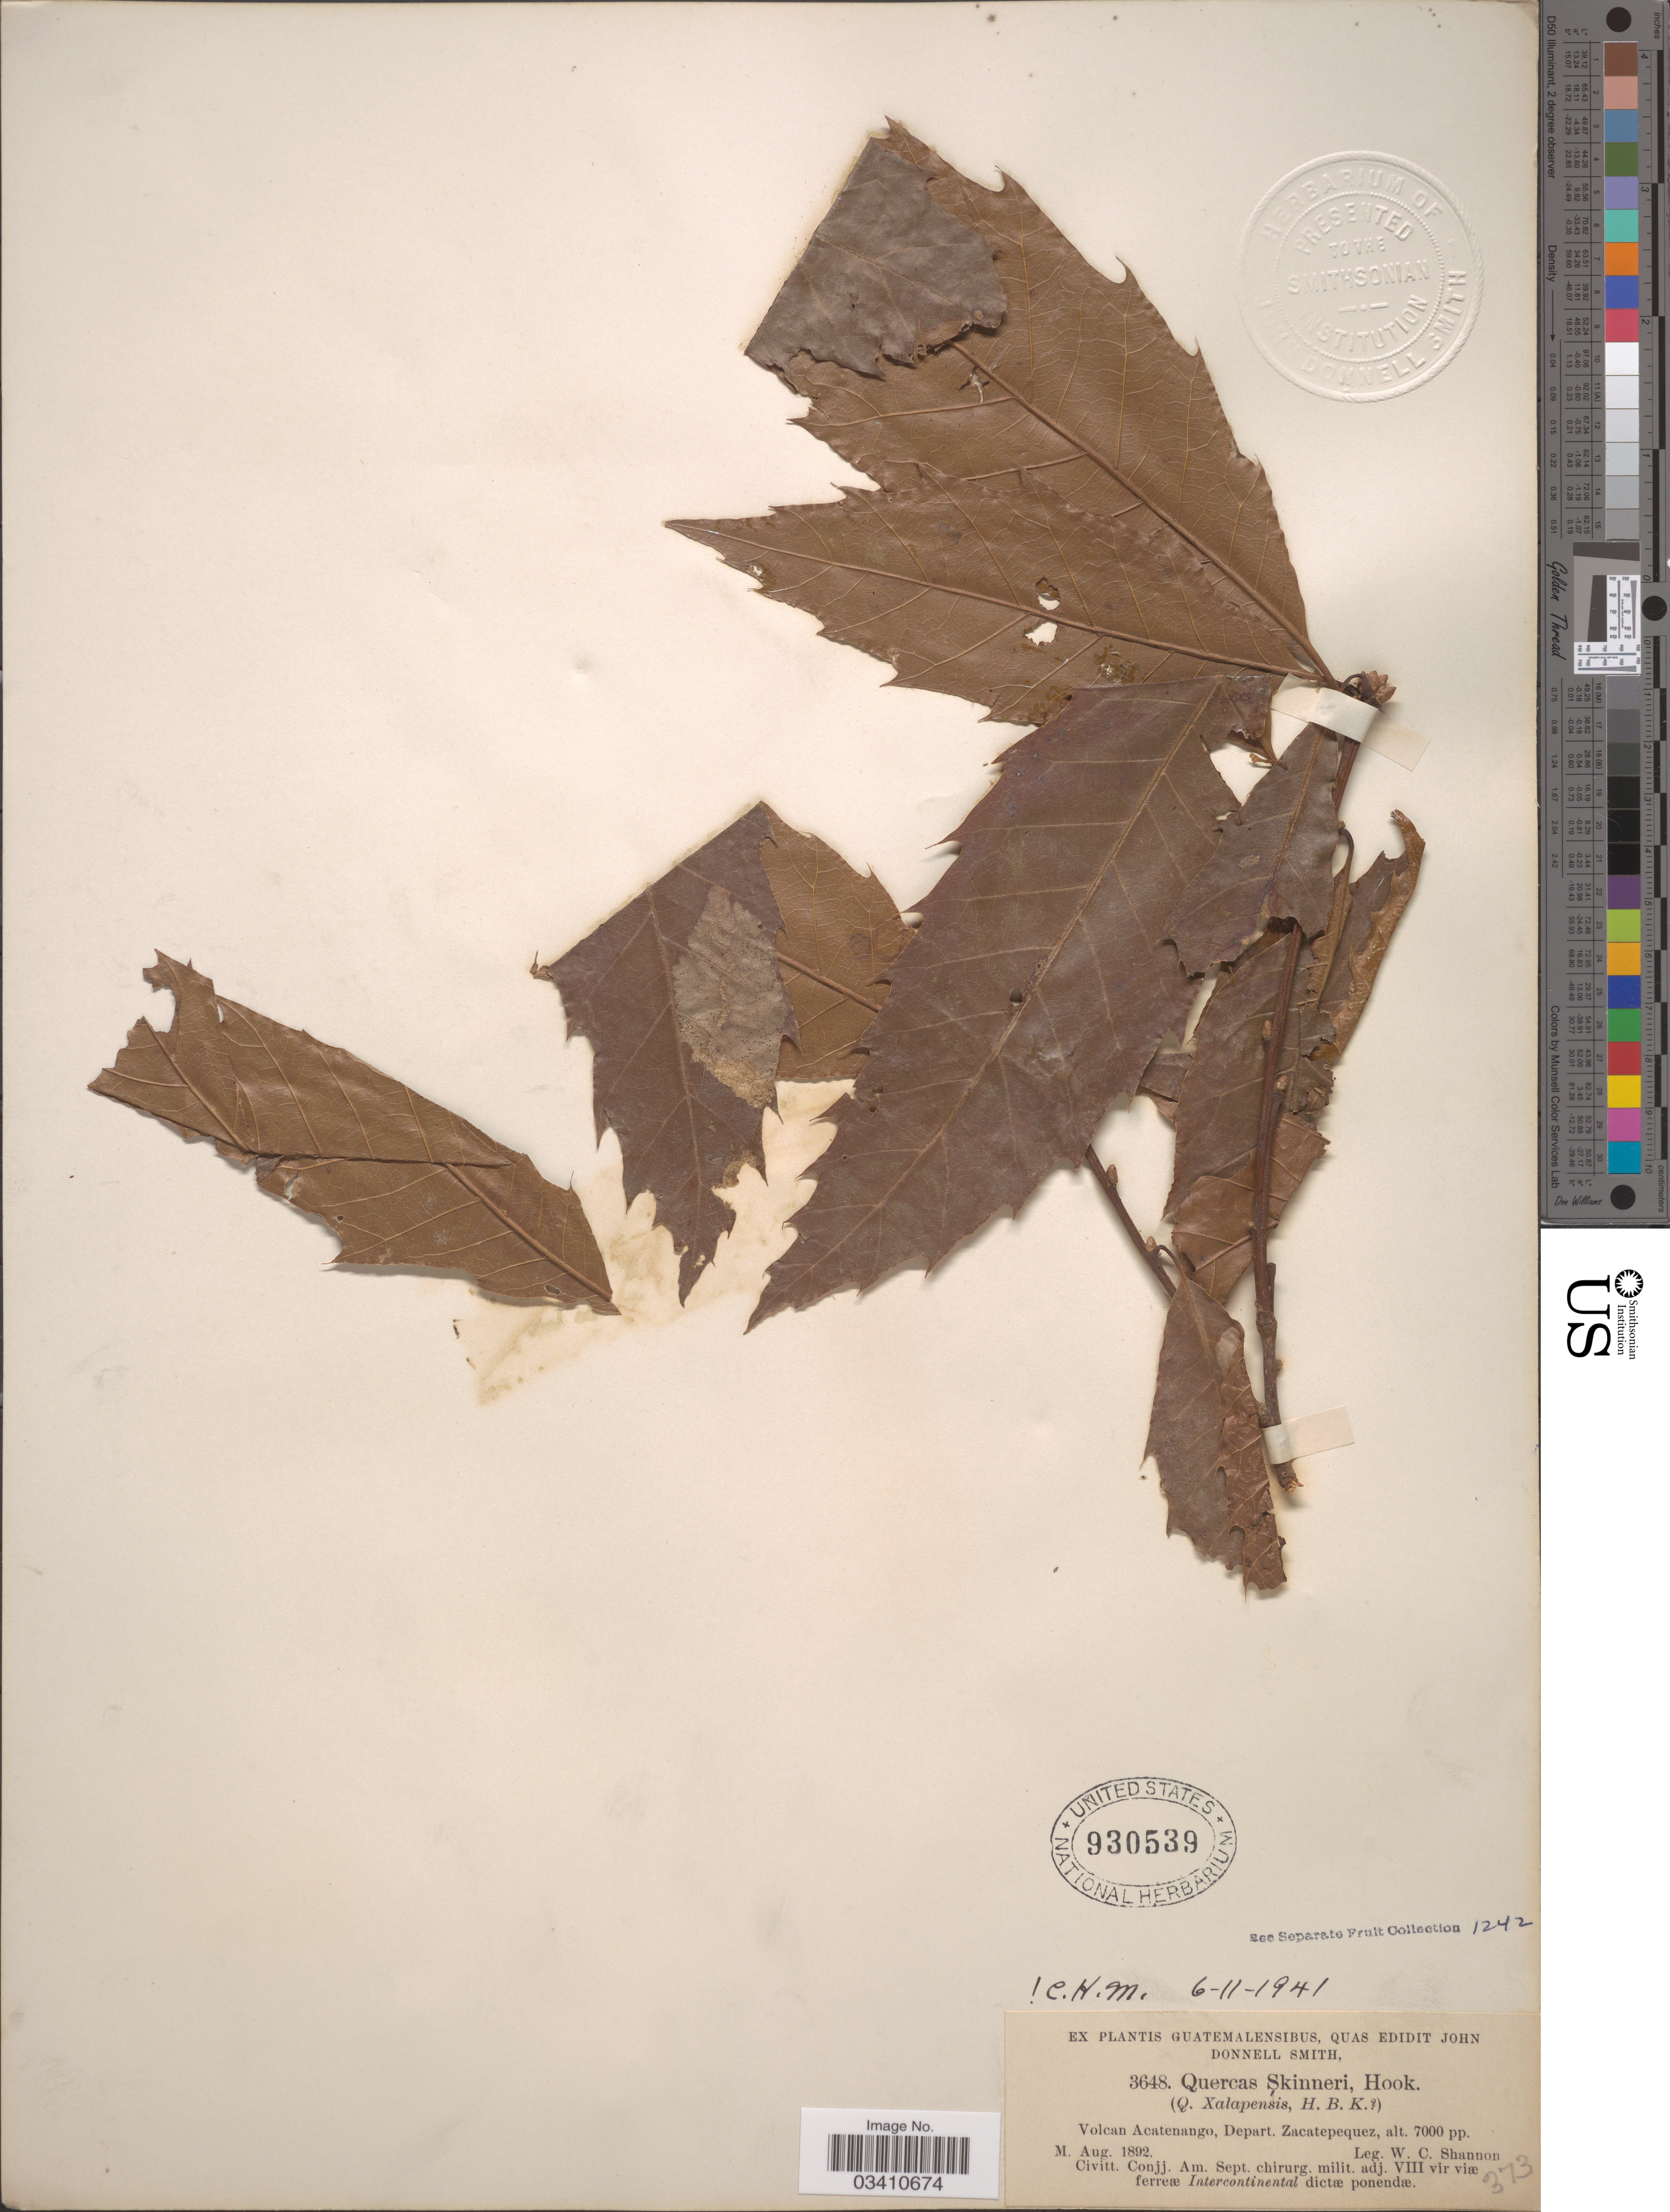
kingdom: Plantae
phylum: Tracheophyta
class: Magnoliopsida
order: Fagales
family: Fagaceae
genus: Quercus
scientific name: Quercus skinneri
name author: Benth.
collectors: W. C. Shannon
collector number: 3648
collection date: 1892-08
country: Guatemala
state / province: Sacatepéquez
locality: Volcan Acatenango, Depart. Zacatepequez.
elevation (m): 2134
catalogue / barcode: US 930539